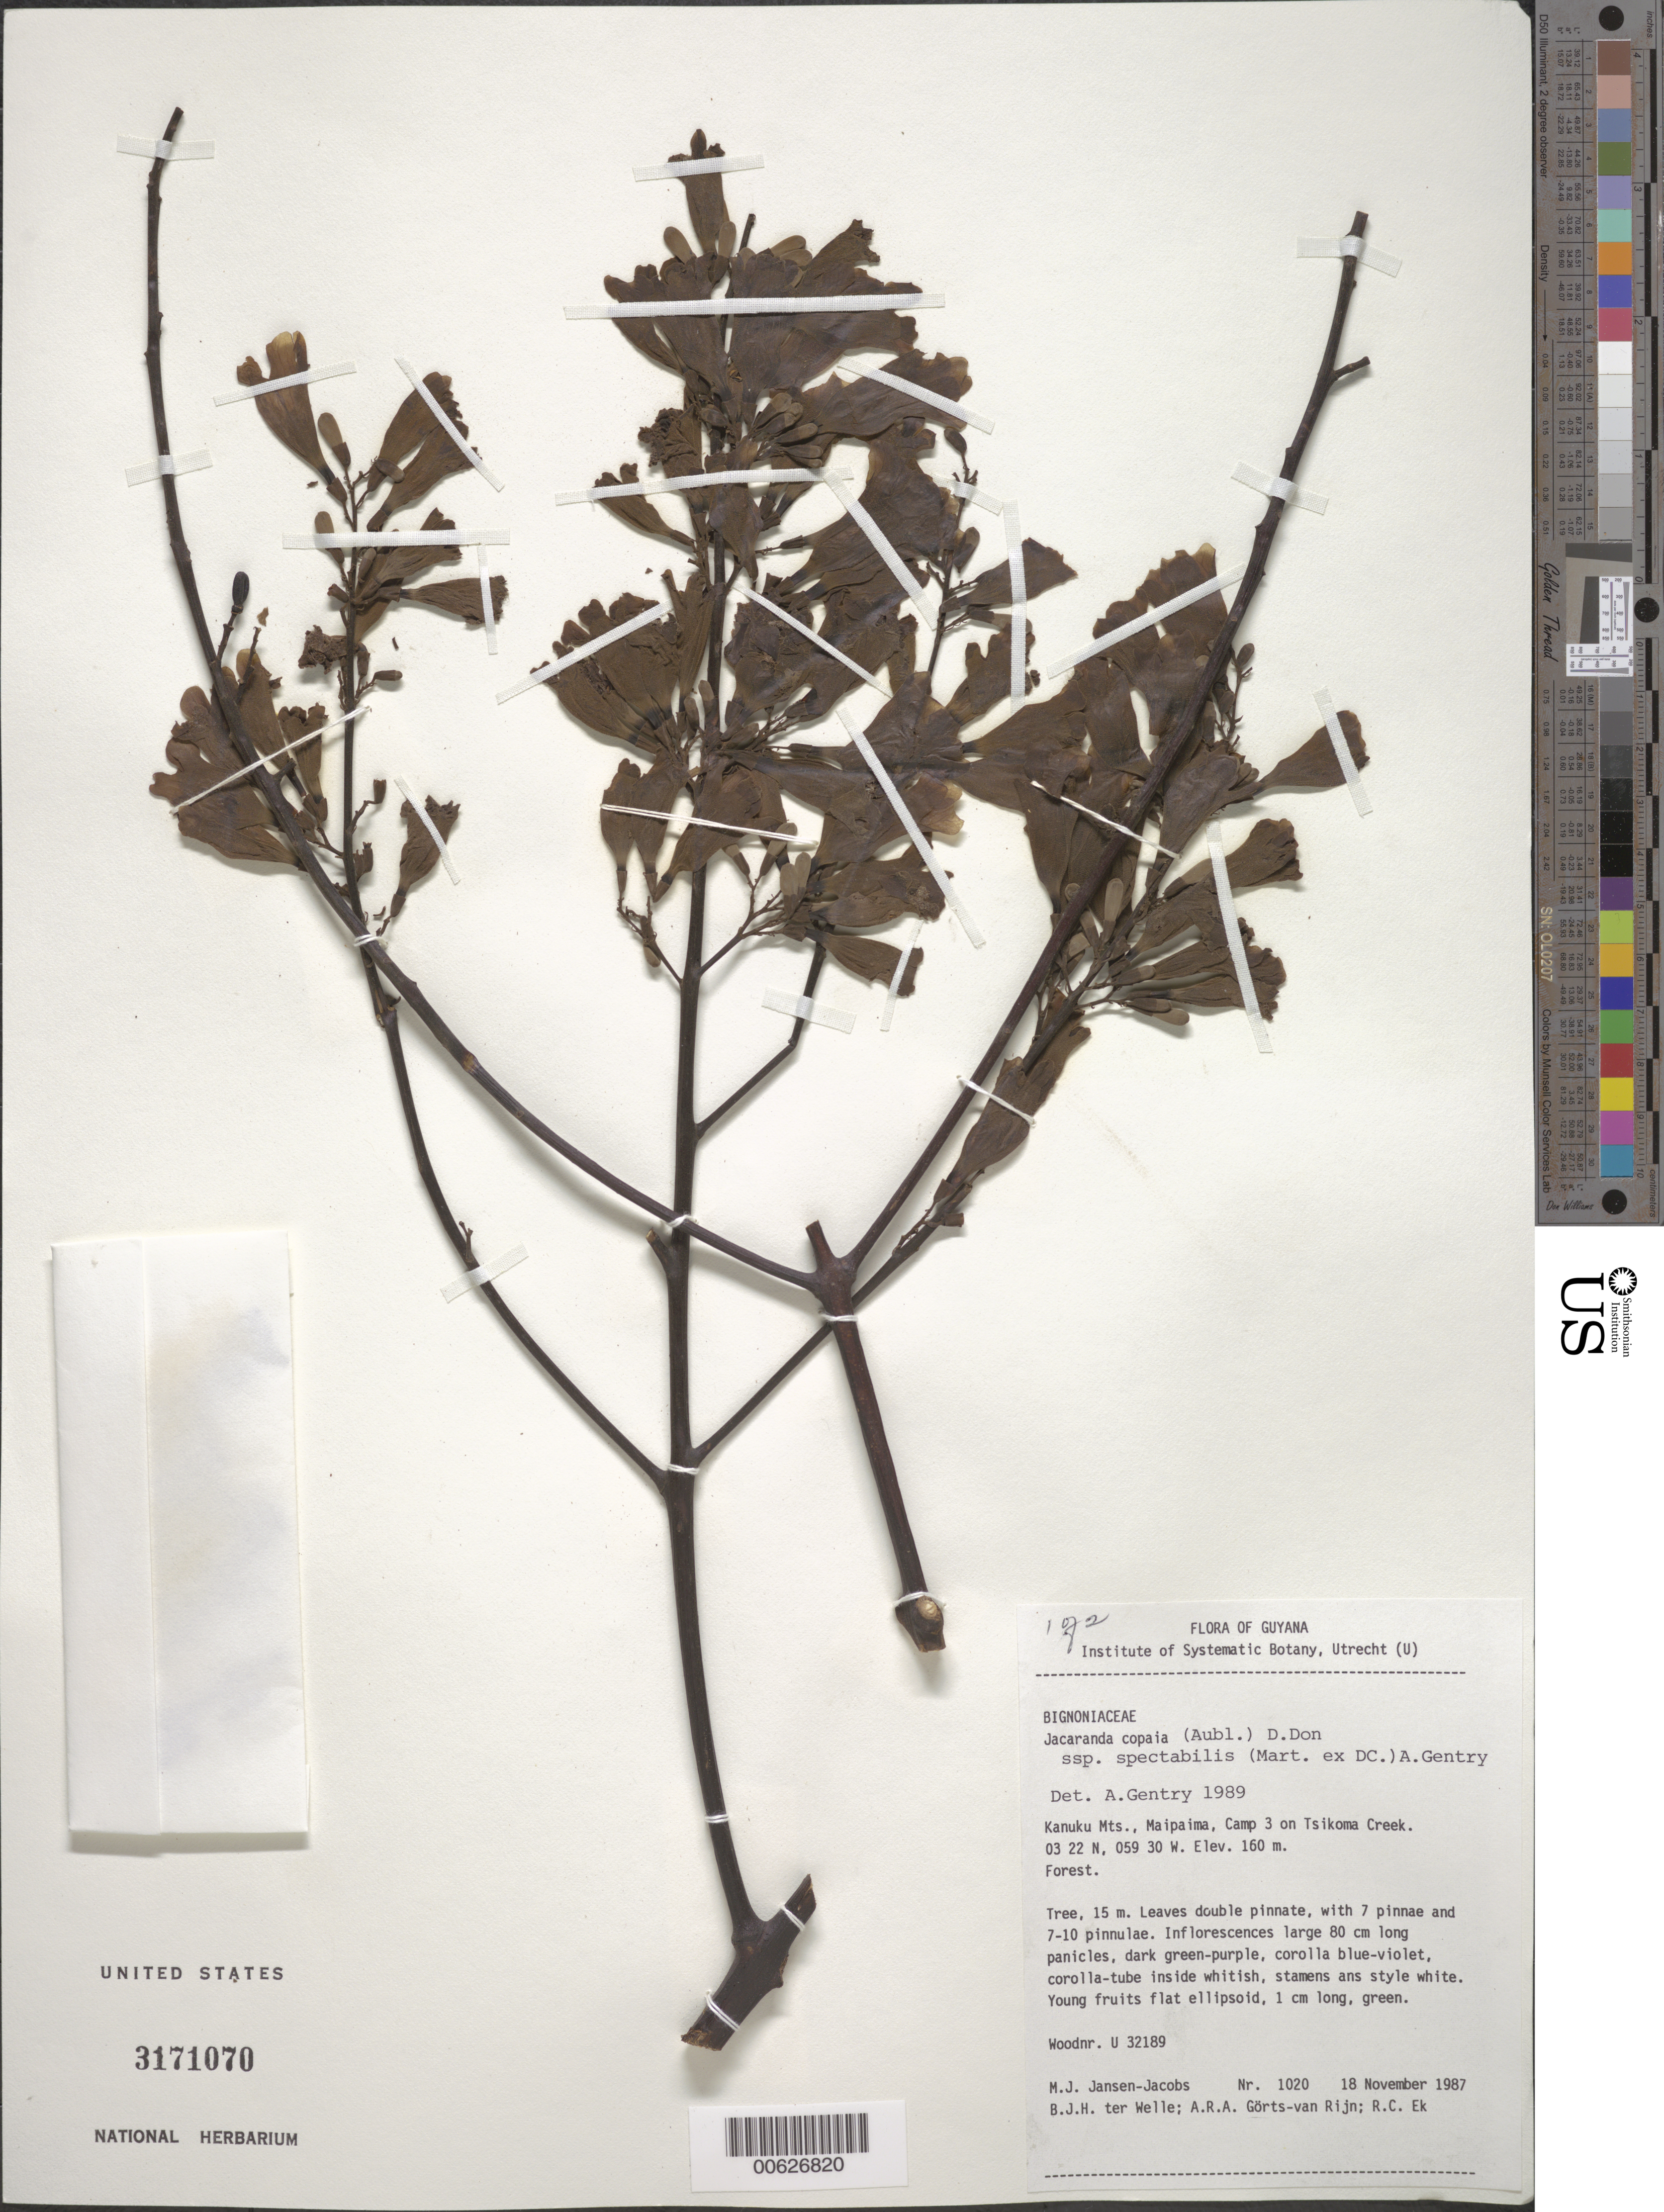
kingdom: Plantae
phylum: Tracheophyta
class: Magnoliopsida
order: Lamiales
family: Bignoniaceae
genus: Jacaranda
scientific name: Jacaranda copaia subsp. spectabilis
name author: (Mart. ex DC.) A.H. Gentry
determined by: Gentry, A. H.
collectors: M. J. Jansen-Jacobs, B. Welle, A. .R. A. Görts-van Rijn & R. C. Ek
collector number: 1020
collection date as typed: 18-Nov-87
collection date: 1987-11-18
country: Guyana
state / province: U. Takutu-U. Essequibo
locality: Kanuku Mts., Maipaima, Camp 3 on Tsikoma Creek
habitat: Forest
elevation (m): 160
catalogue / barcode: US 3171070